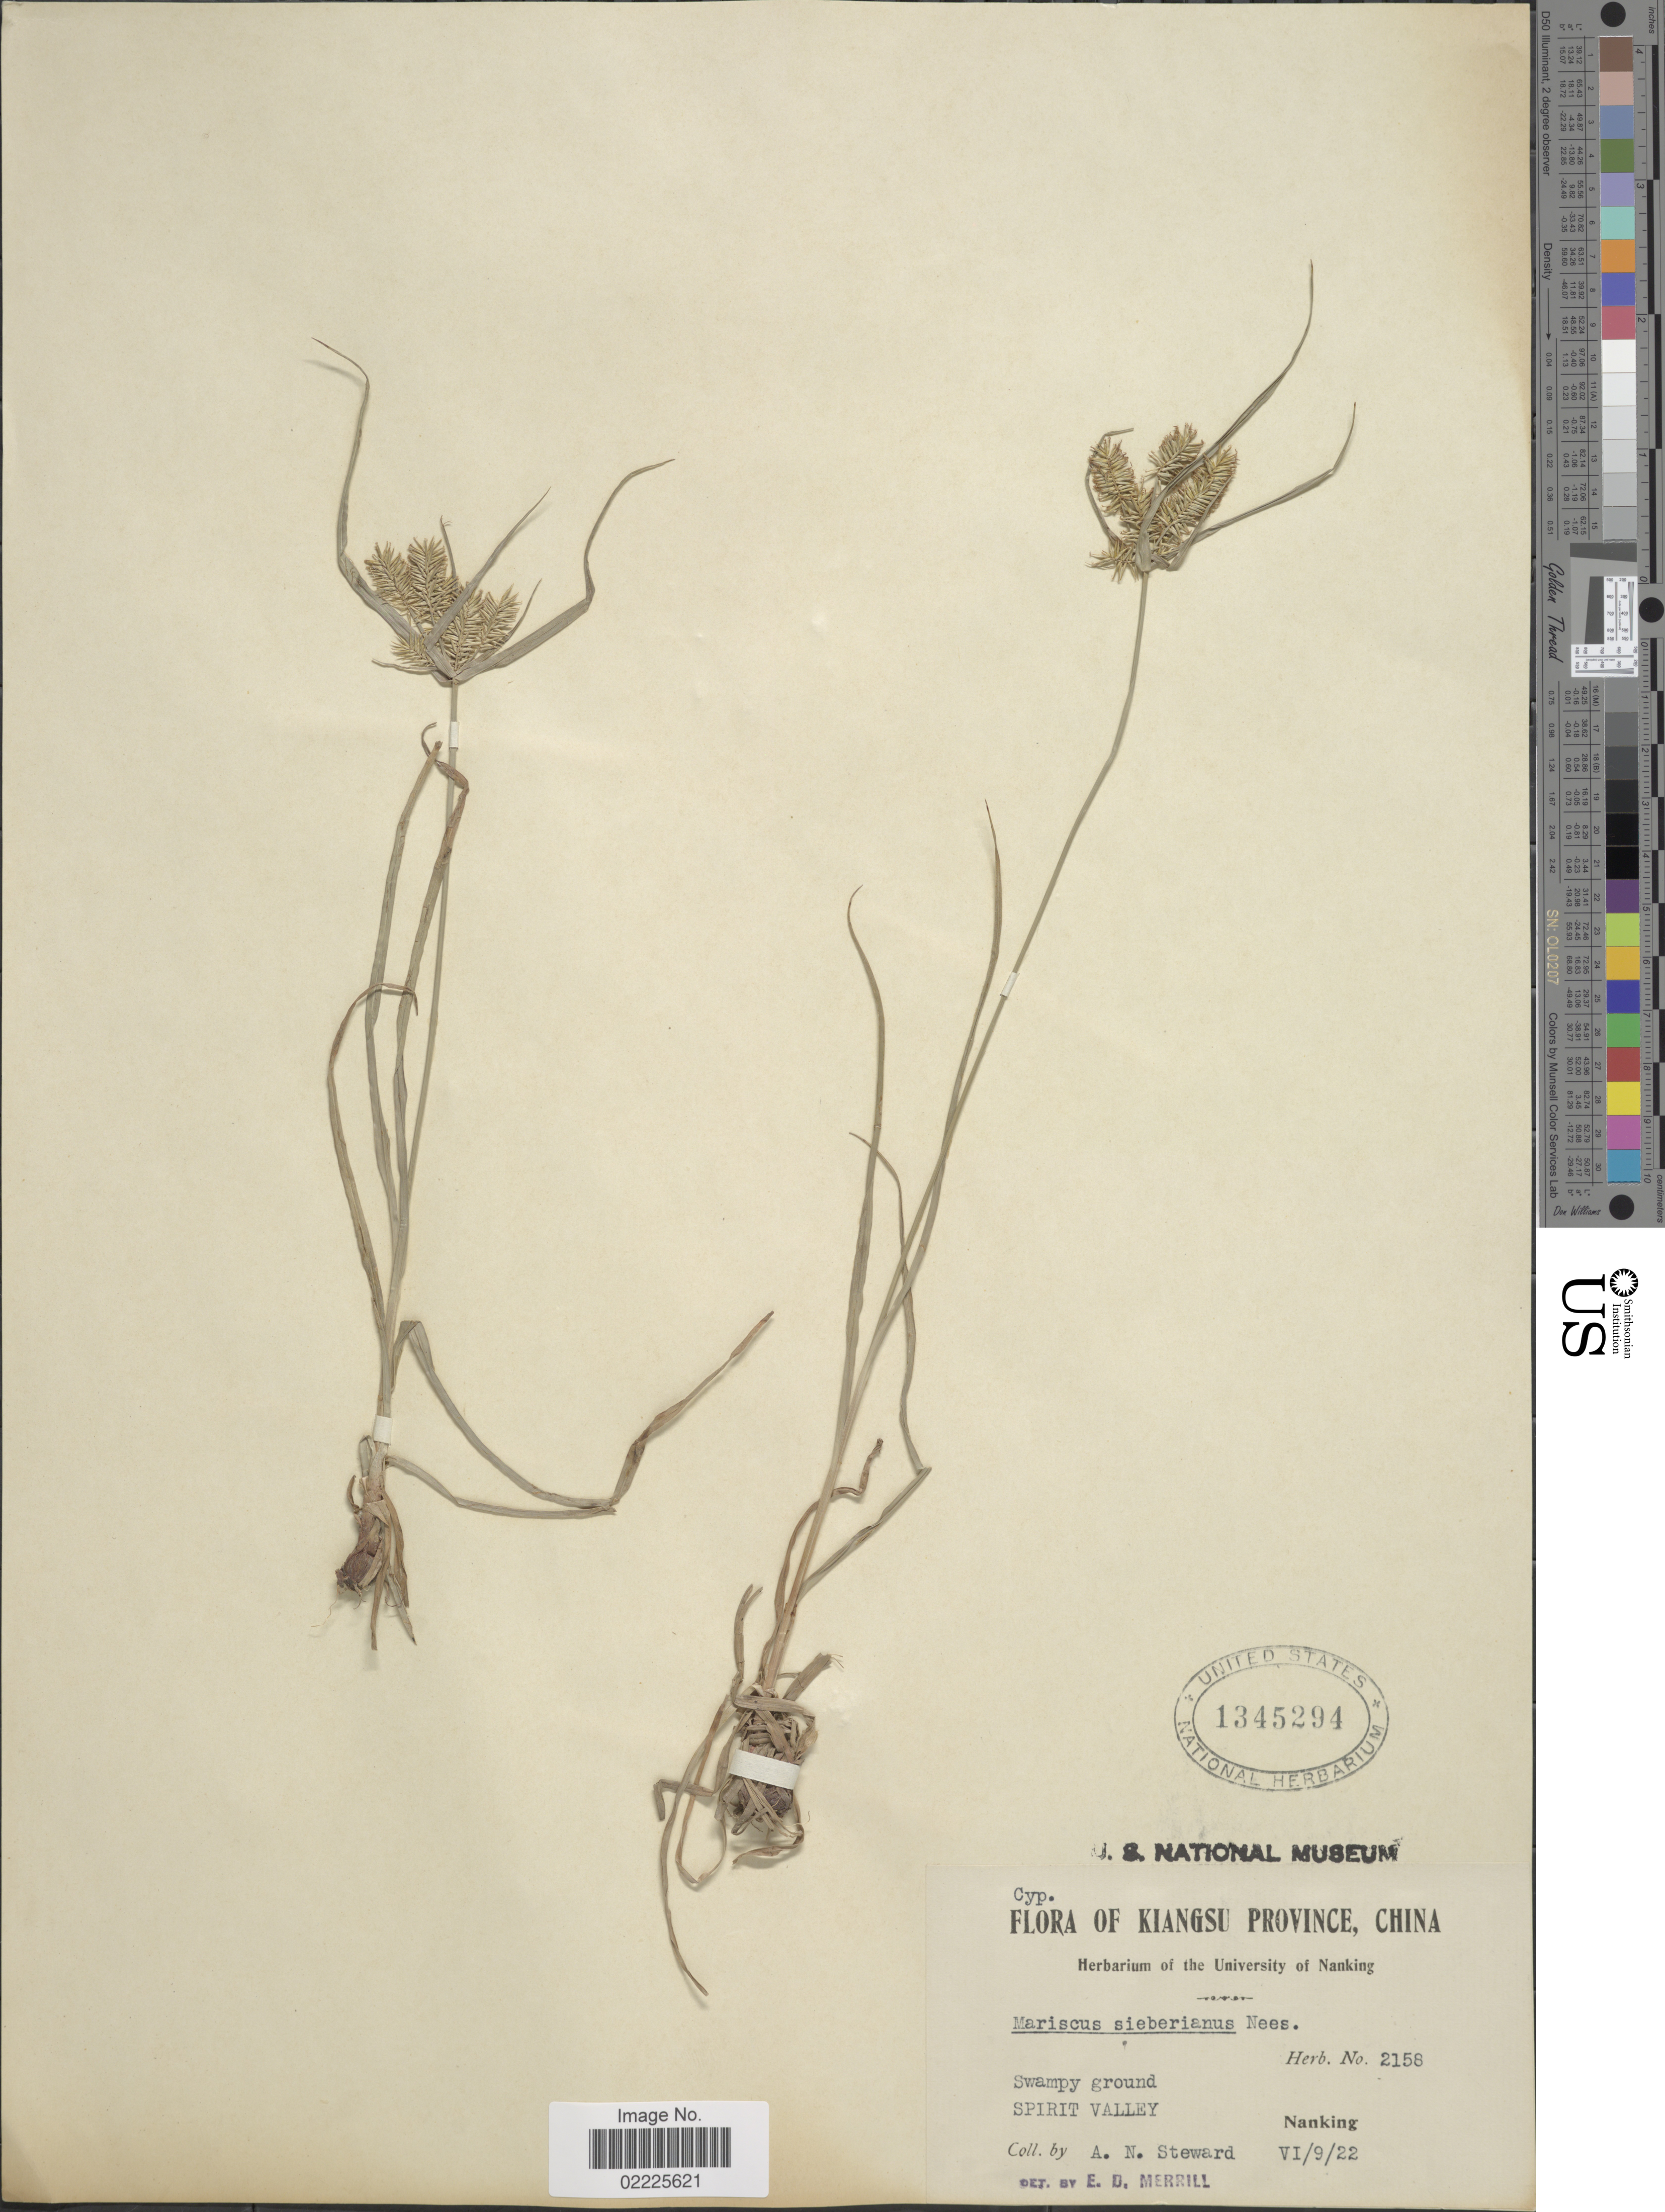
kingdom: Plantae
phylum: Tracheophyta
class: Liliopsida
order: Poales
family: Cyperaceae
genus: Cyperus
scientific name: Cyperus cyperoides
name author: (L.) Kuntze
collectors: A. N. Steward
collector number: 2158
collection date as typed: Transcribed d/m/y: 9/6/22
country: China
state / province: Jiangsu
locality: Kiangsi Province, swampy ground, Spriti Valley, Nanking.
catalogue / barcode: US 1345294